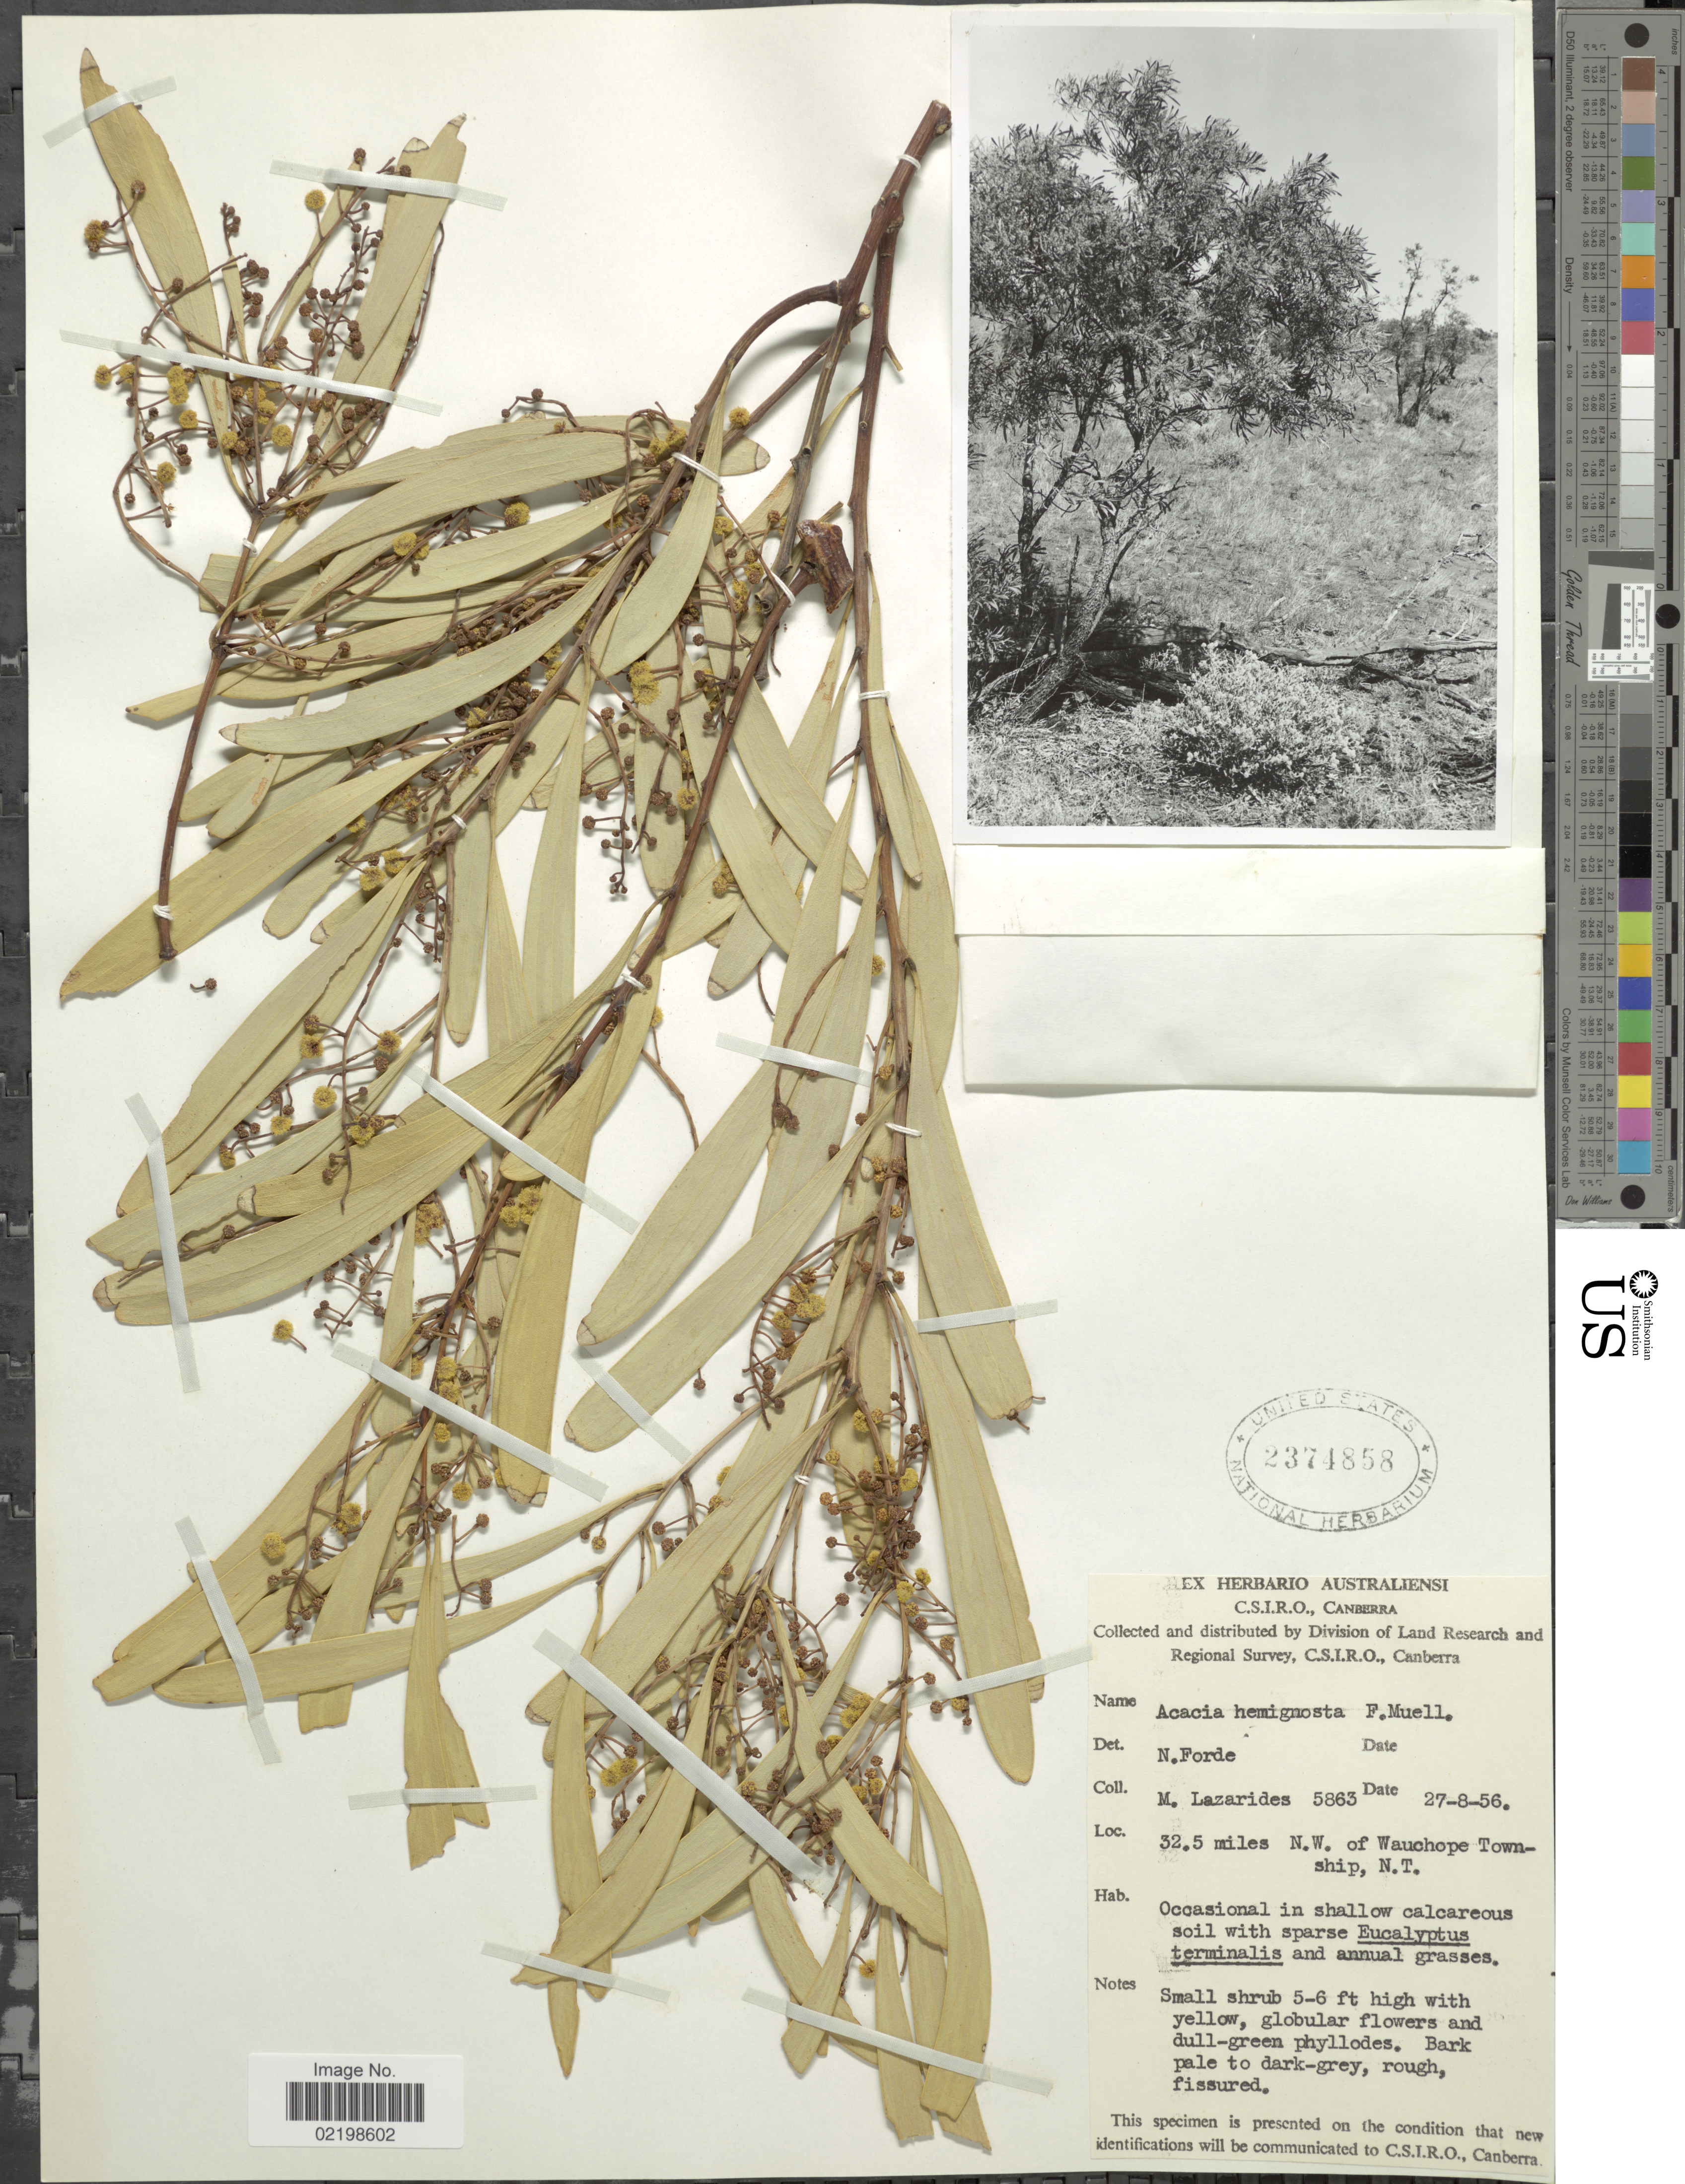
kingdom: Plantae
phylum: Tracheophyta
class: Magnoliopsida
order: Fabales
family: Fabaceae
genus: Acacia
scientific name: Acacia hemignosta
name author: F. Muell.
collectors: M. Lazarides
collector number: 5863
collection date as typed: Transcribed d/m/y: 27/8/56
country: Australia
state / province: Northern Territory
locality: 32.5 miles N.W. of Wauchope Township, N.T.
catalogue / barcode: US 2374858